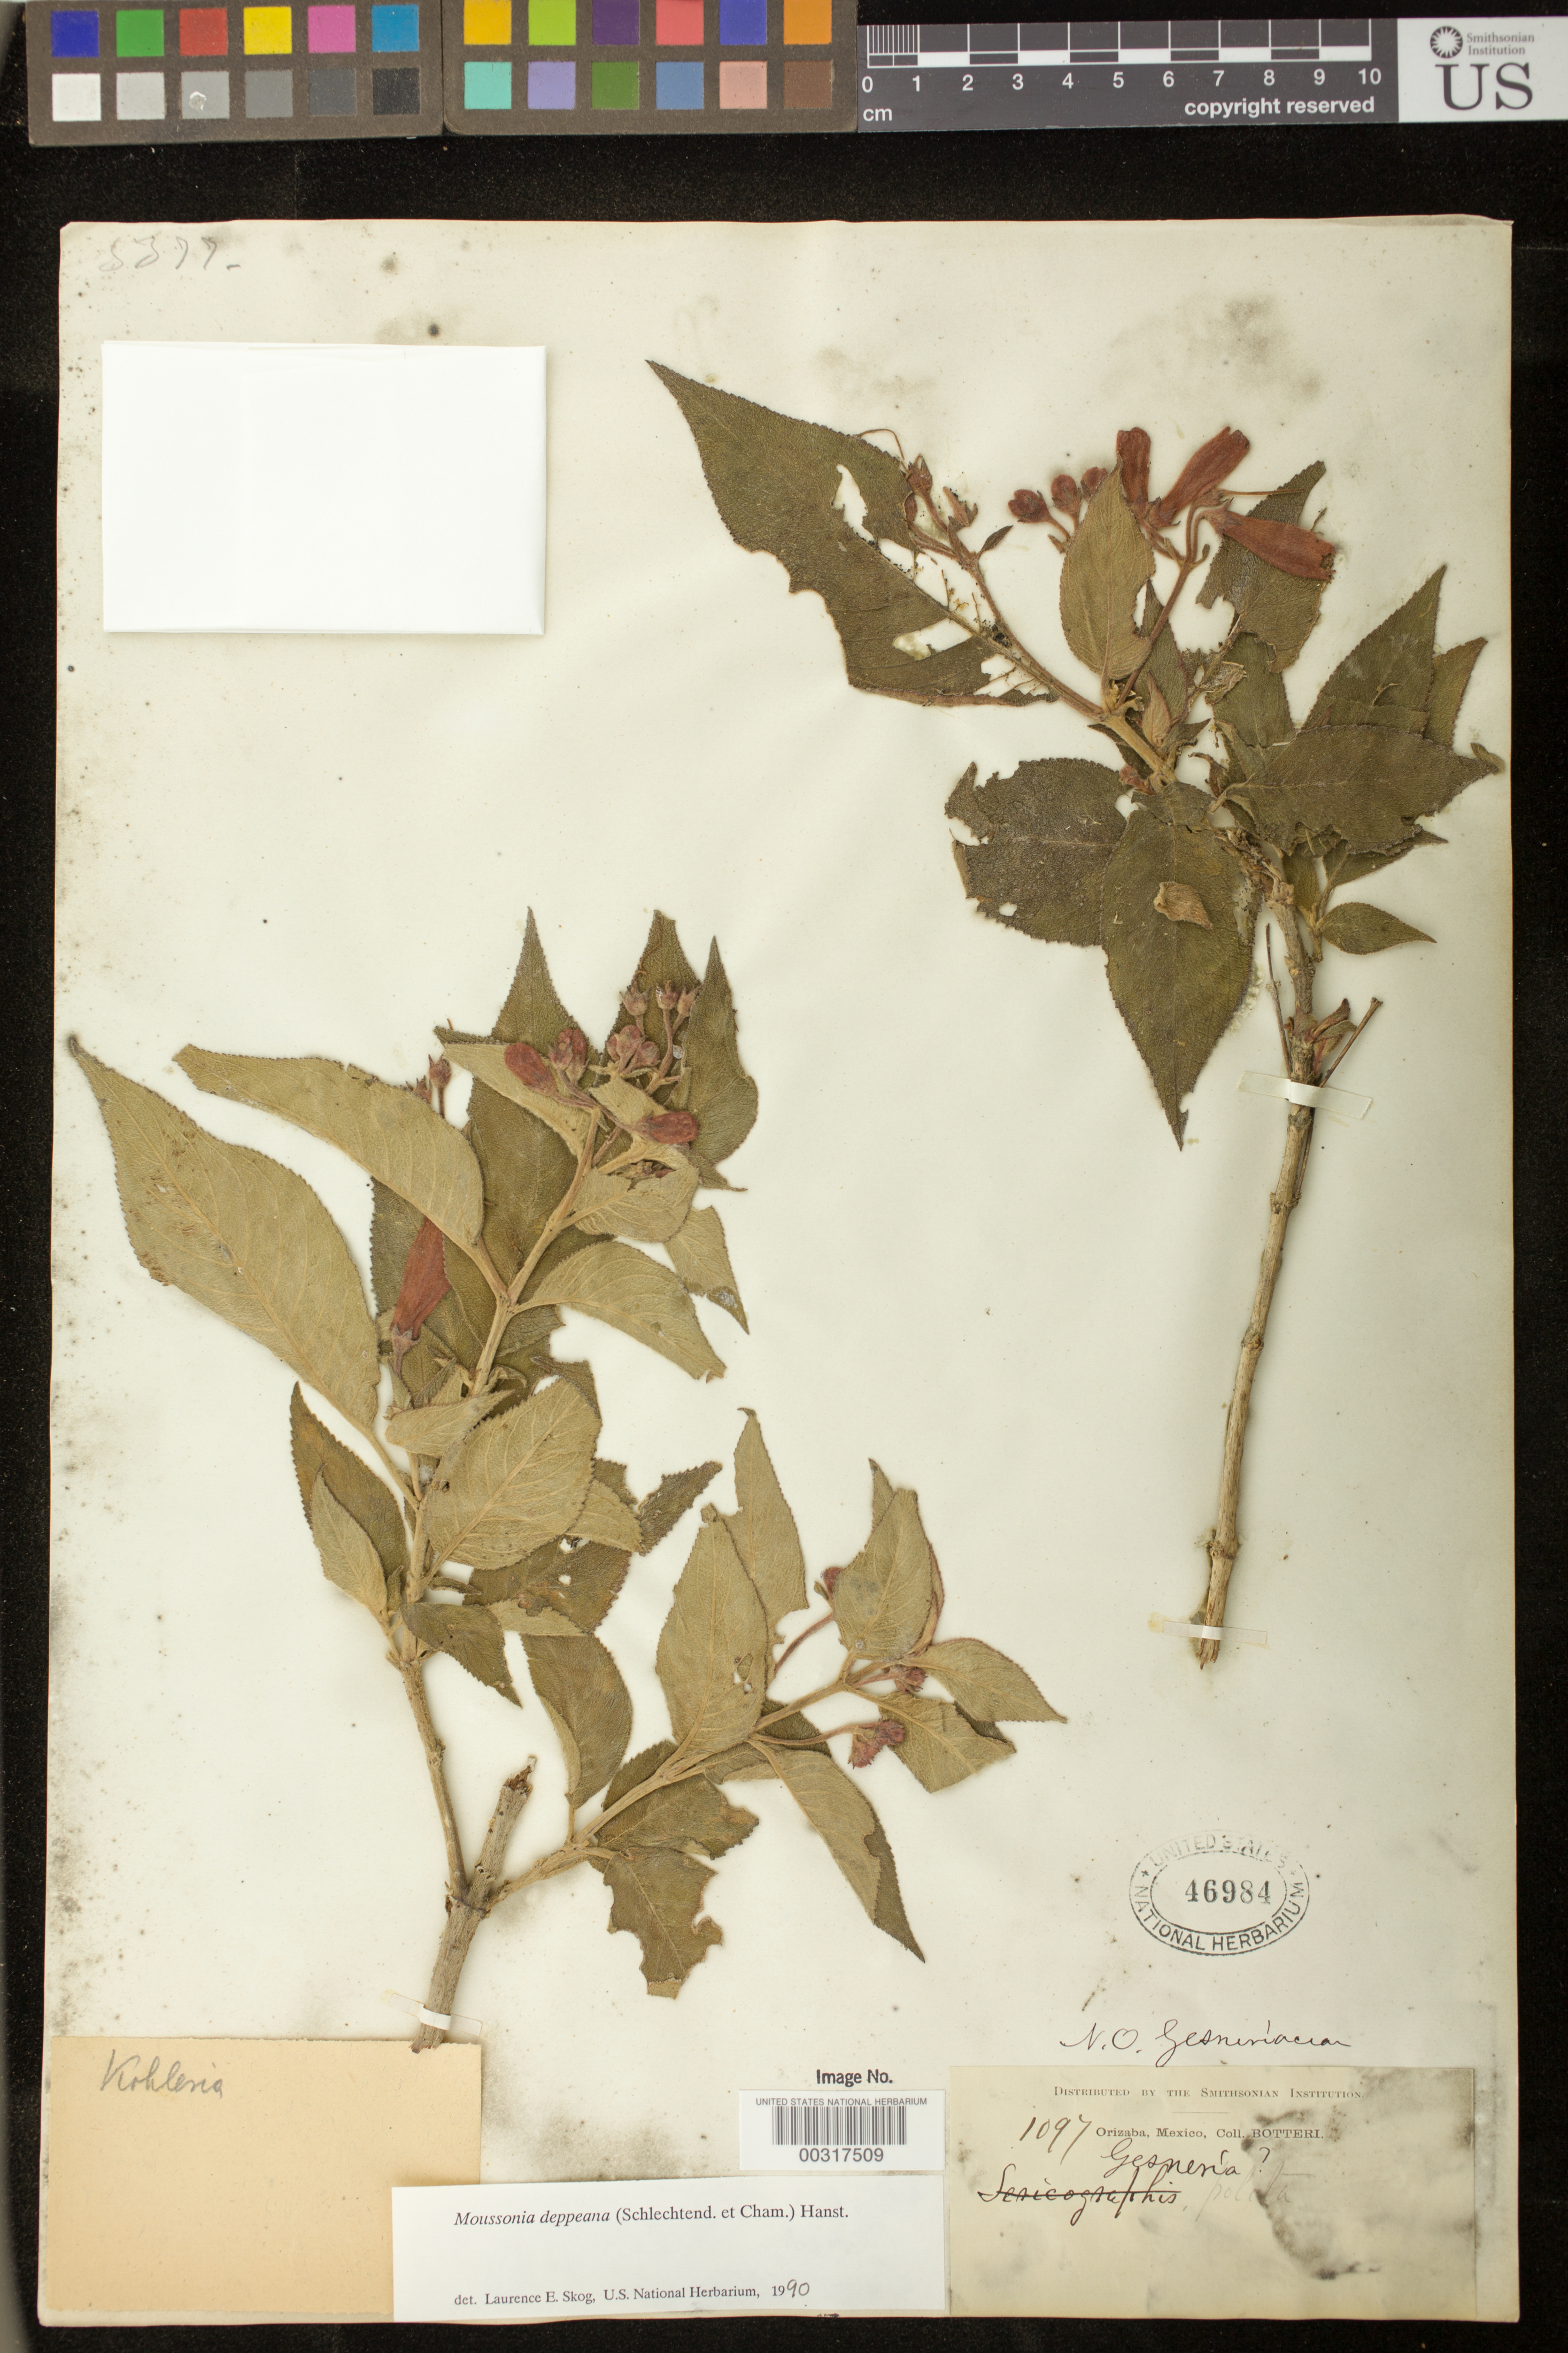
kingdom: Plantae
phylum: Tracheophyta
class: Magnoliopsida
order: Lamiales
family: Gesneriaceae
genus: Moussonia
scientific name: Moussonia deppeana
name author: (Schltdl. & Cham.) Klotzsch ex Hanst.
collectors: M. Botteri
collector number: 1097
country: Mexico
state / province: Veracruz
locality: Orizaba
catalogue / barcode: US 46984